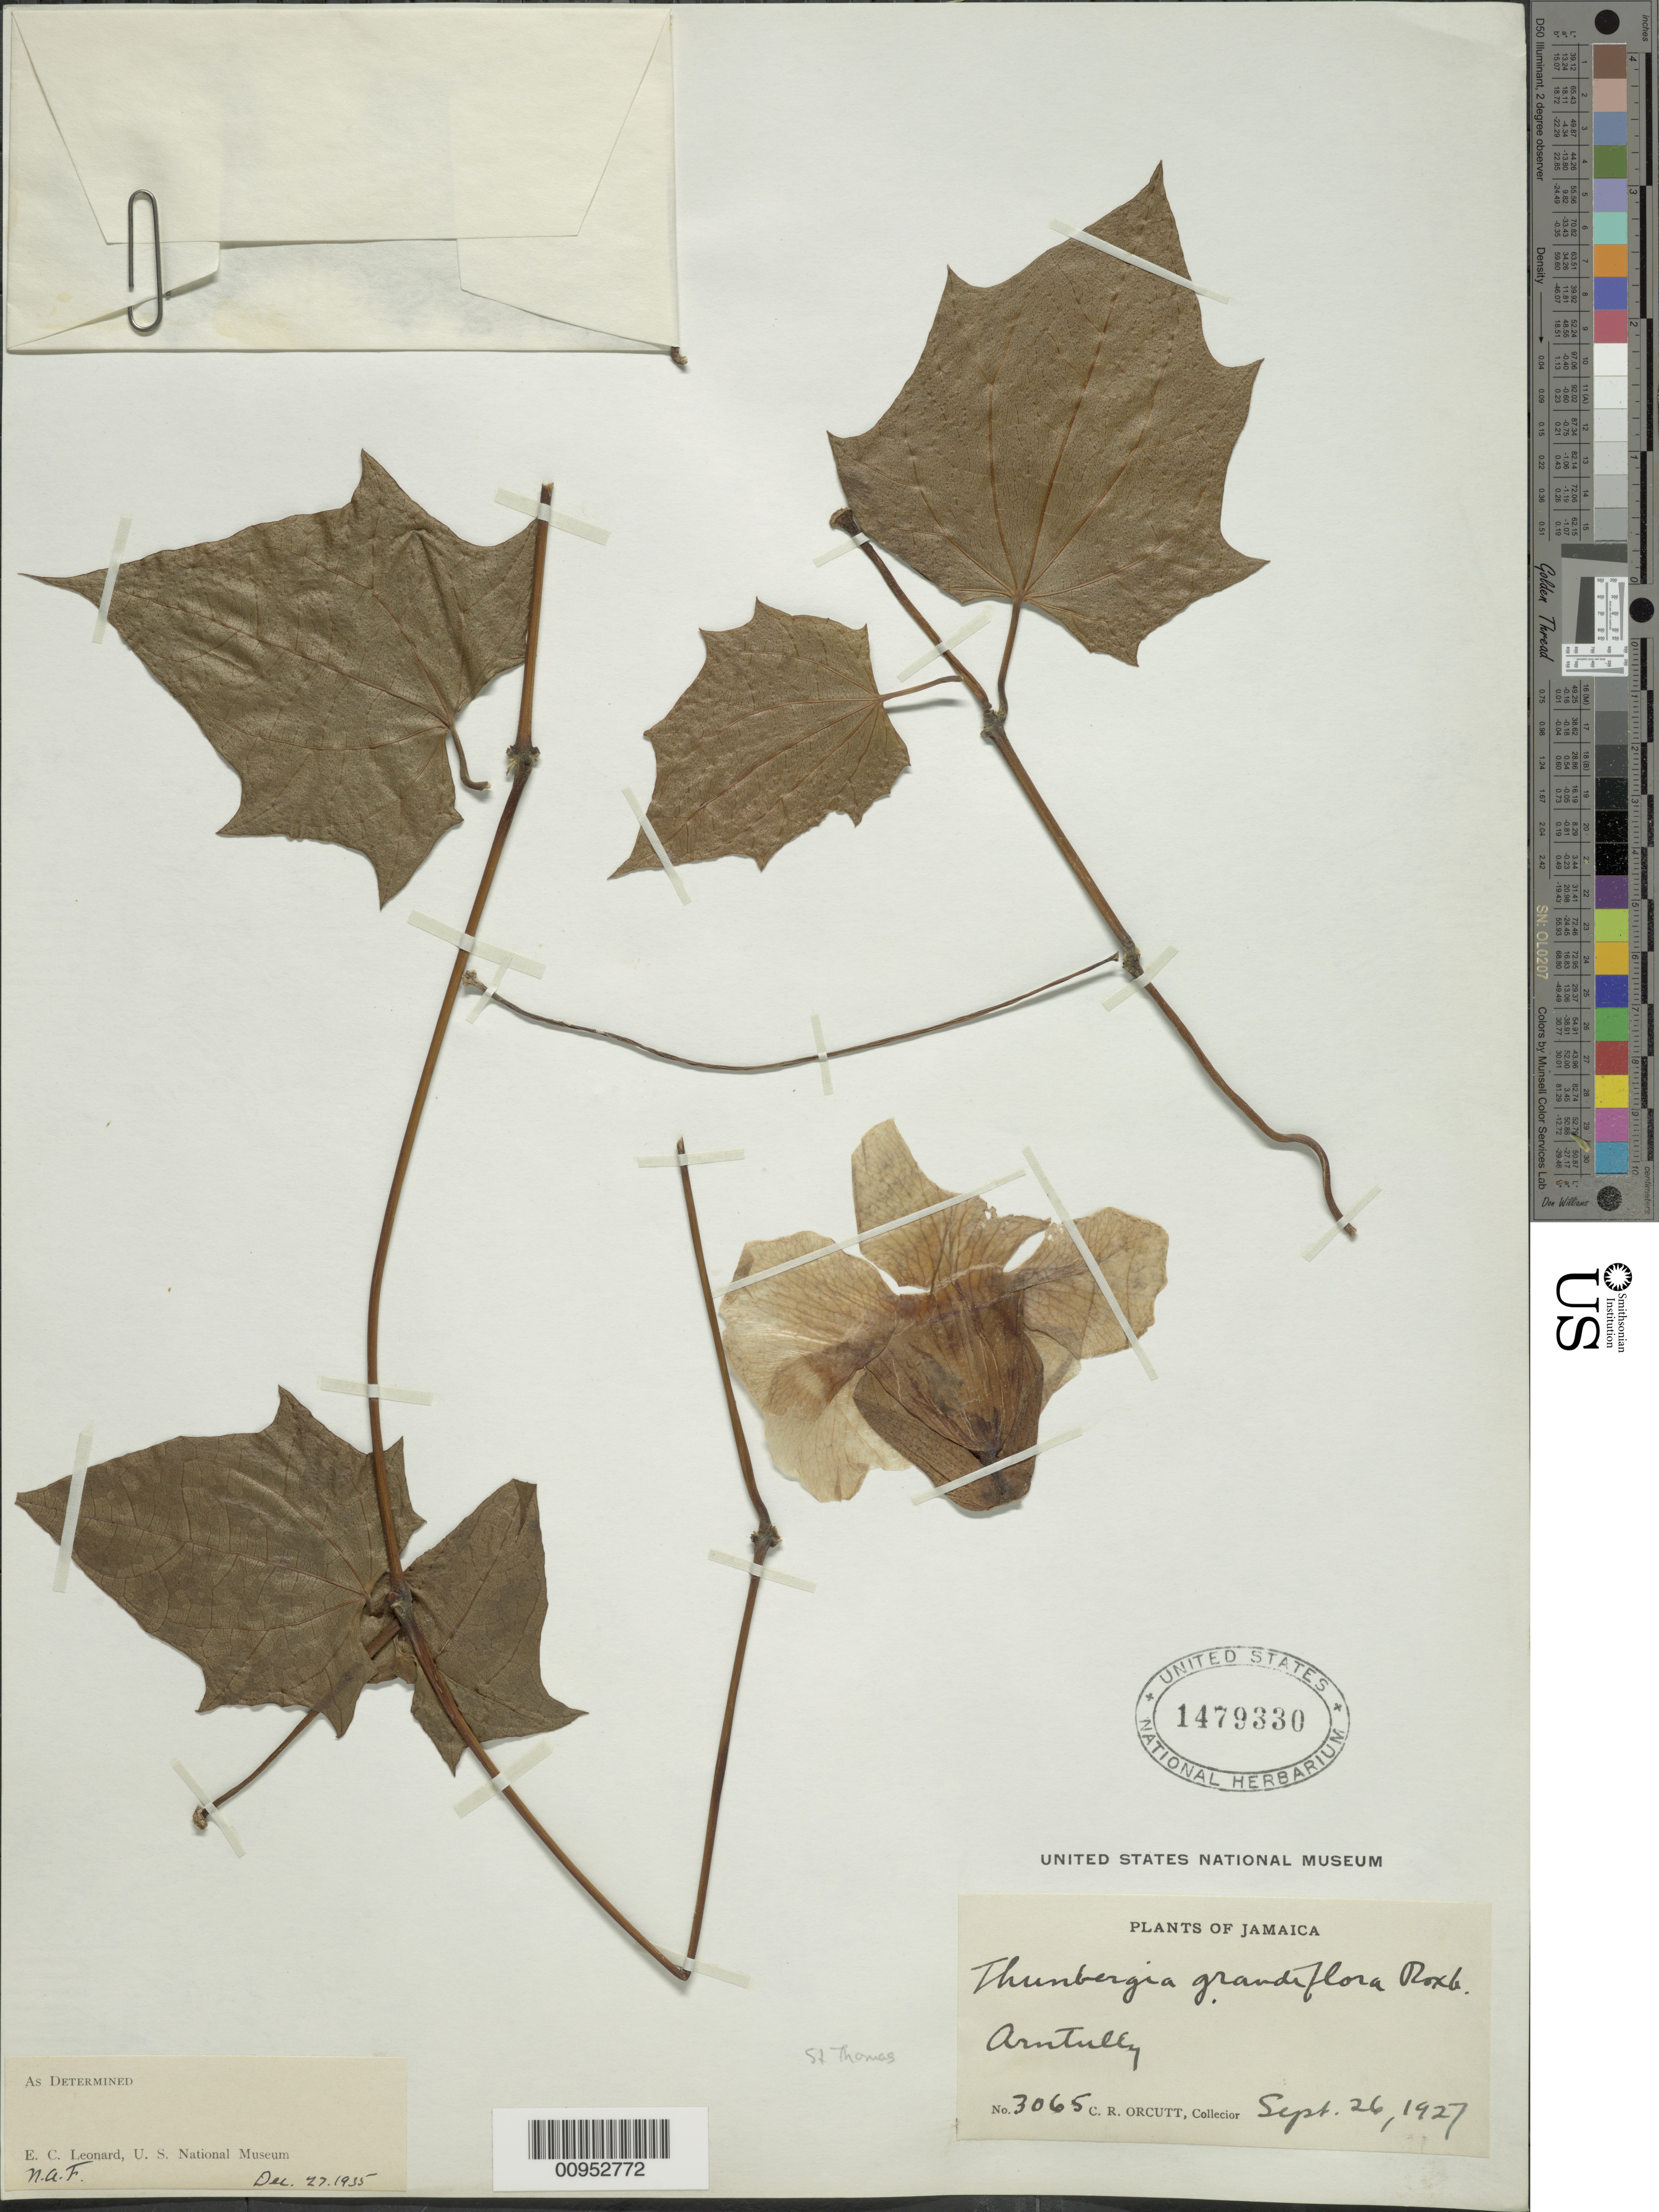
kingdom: Plantae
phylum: Tracheophyta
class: Magnoliopsida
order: Lamiales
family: Acanthaceae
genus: Thunbergia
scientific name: Thunbergia grandiflora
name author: Roxb.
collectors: C. R. Orcutt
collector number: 3065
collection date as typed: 26 Sep 1927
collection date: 1927-09-26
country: Jamaica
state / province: Saint Thomas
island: Jamaica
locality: Arntully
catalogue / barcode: US 1479330